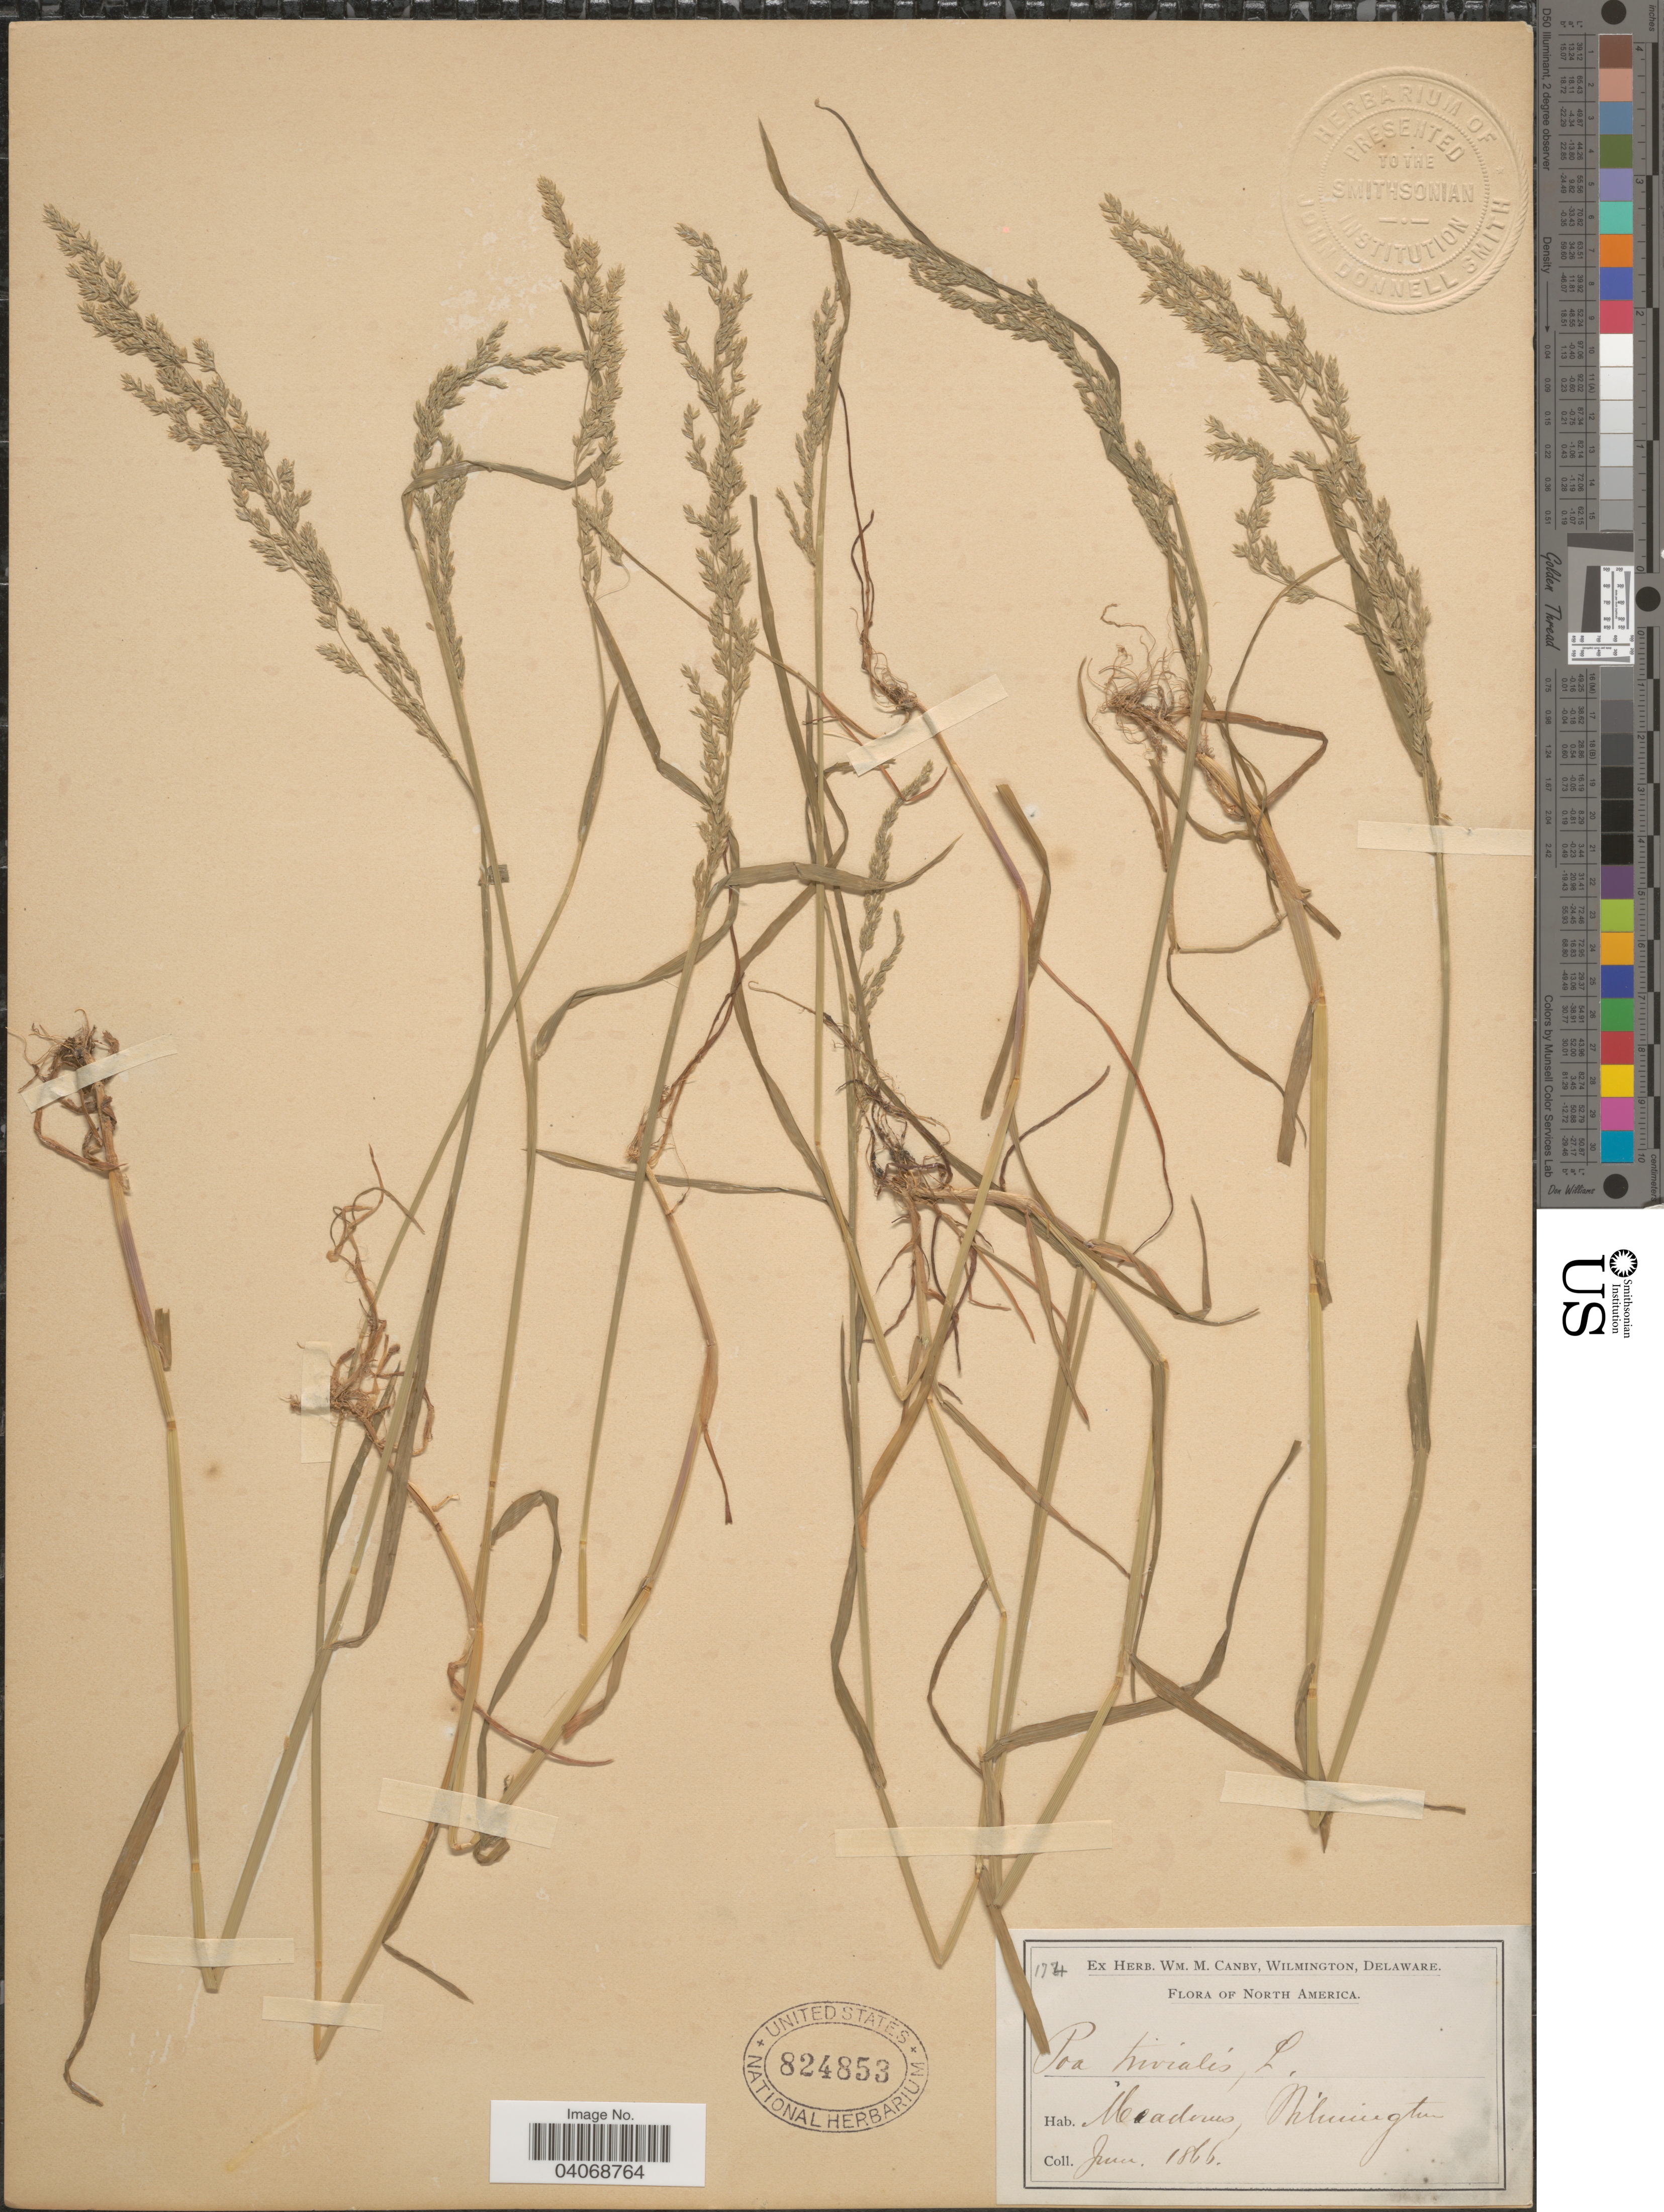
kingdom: Plantae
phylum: Tracheophyta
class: Liliopsida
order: Poales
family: Poaceae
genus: Poa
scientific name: Poa trivialis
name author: L.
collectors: ex herb. W.M. Canby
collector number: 174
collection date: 1866-06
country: United States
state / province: Delaware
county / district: New Castle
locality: Meadows, Wilmington.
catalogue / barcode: US 824853